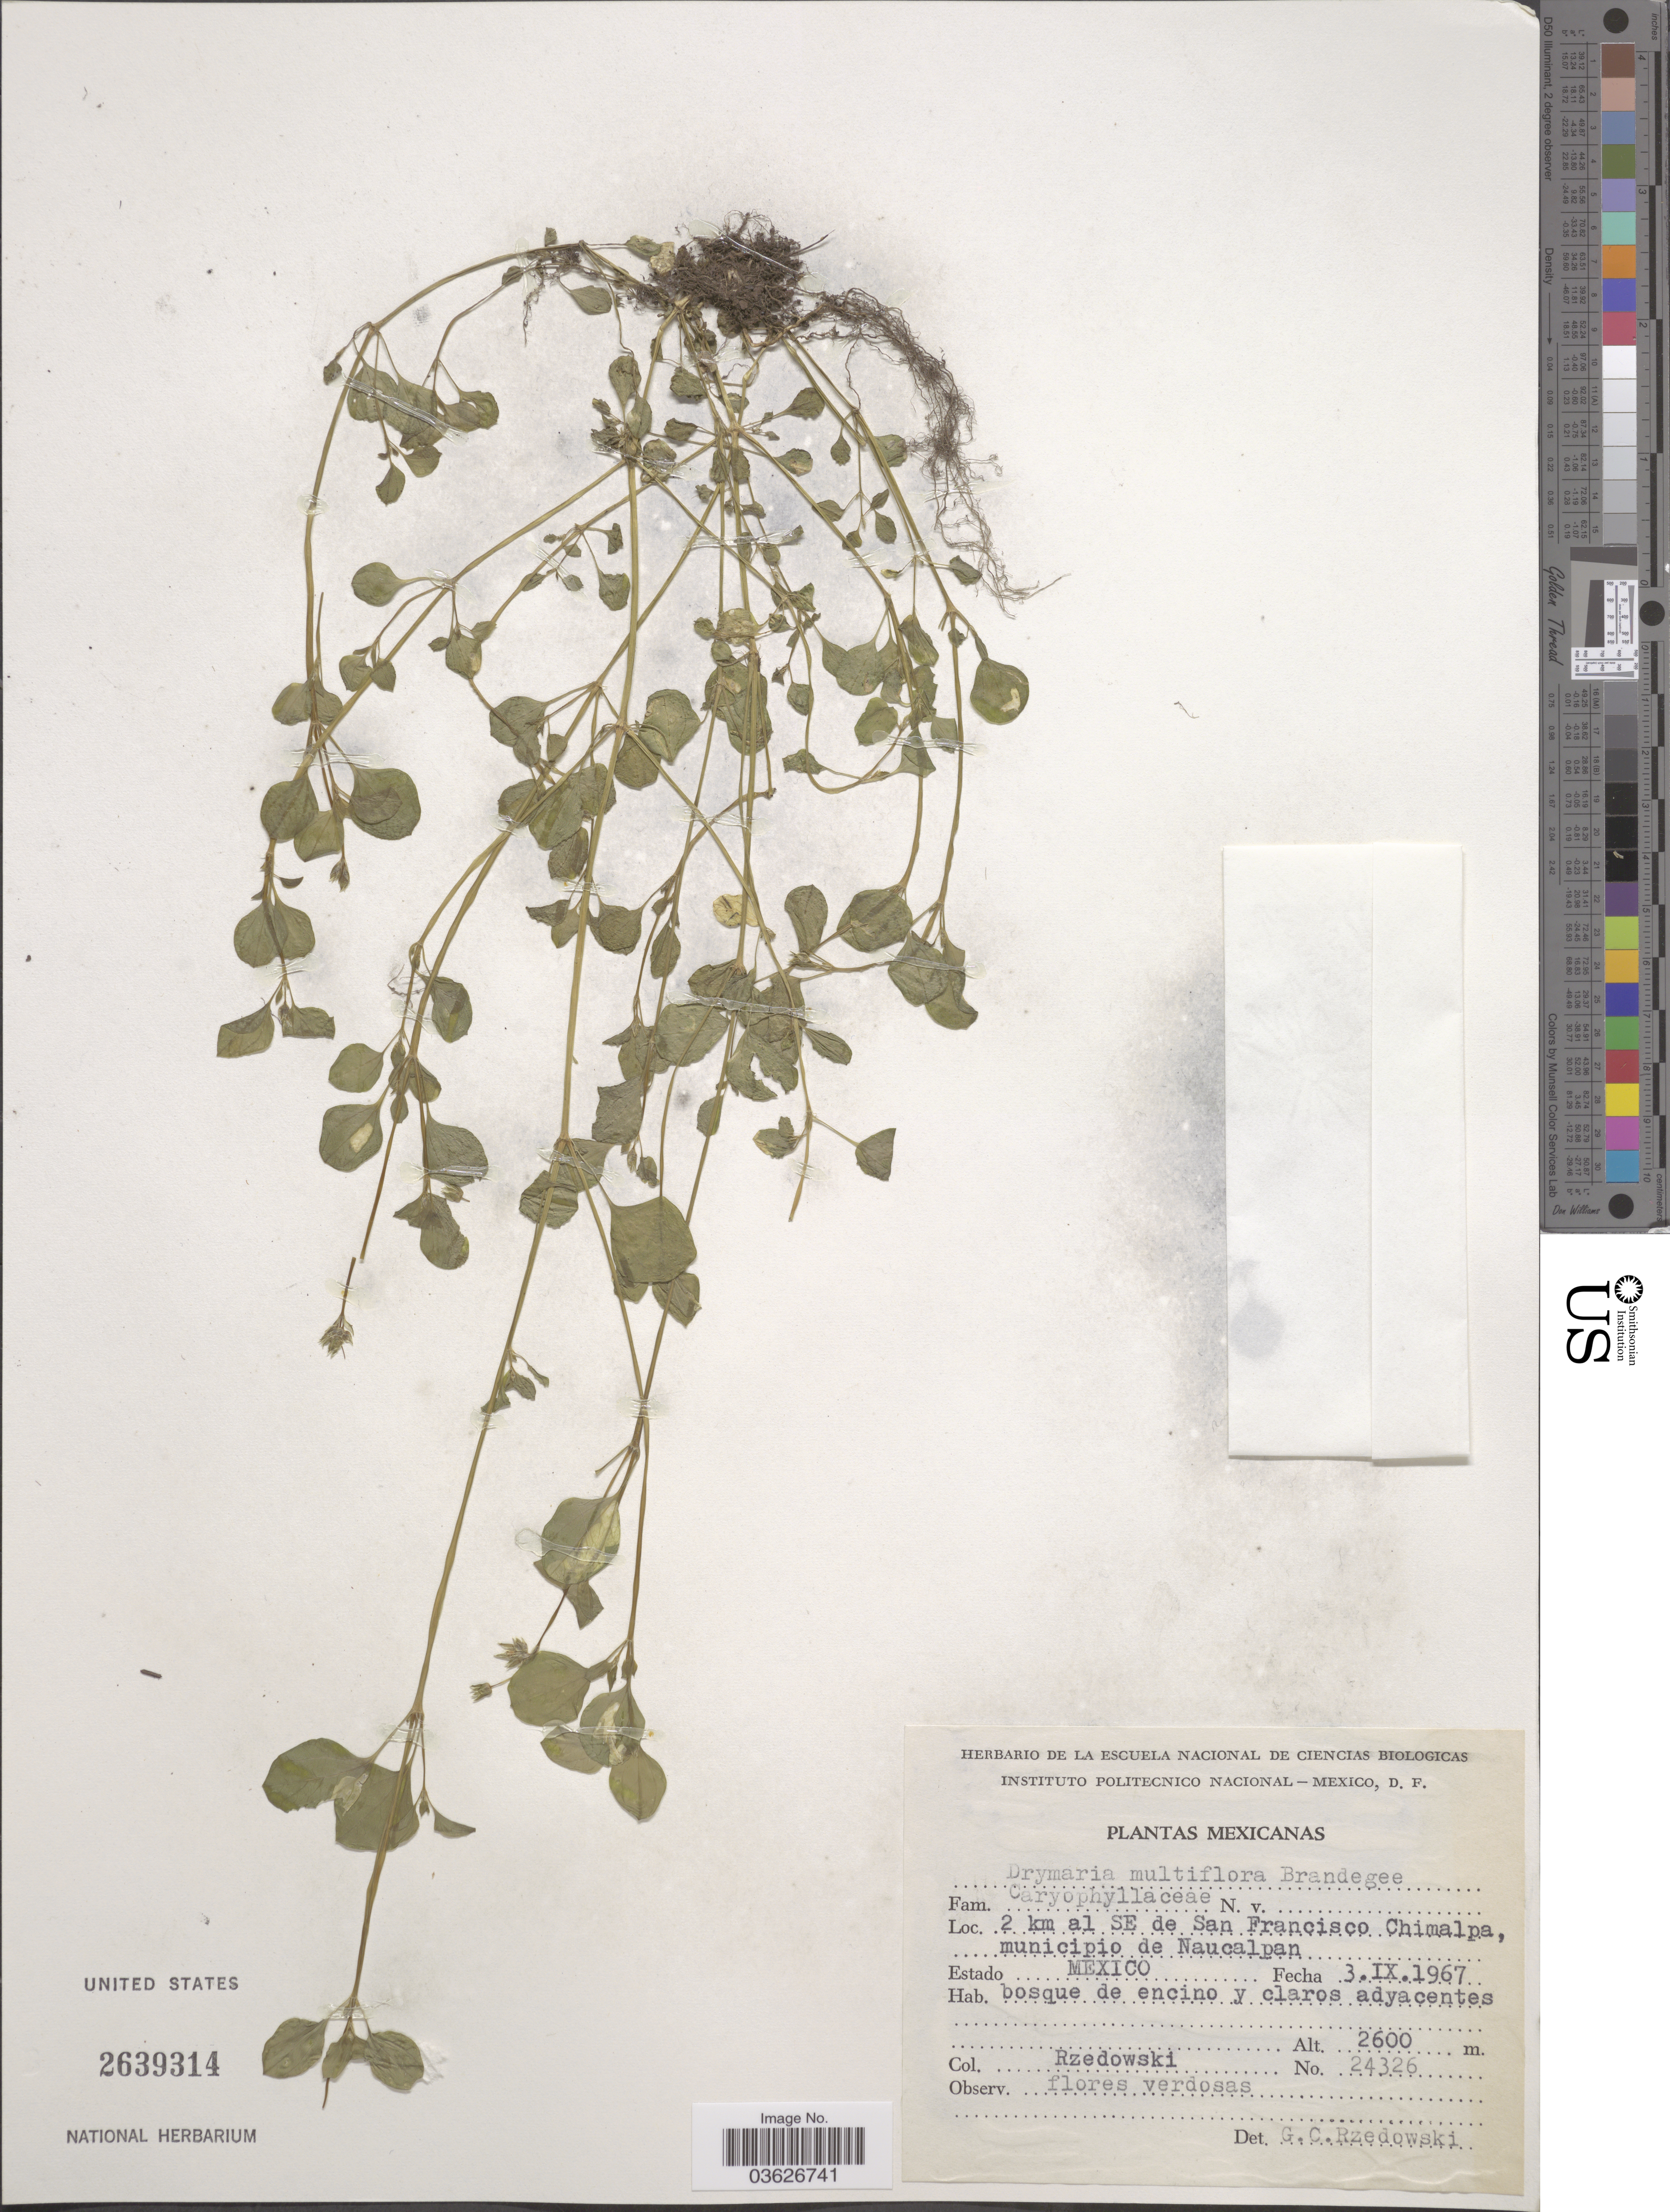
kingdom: Plantae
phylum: Tracheophyta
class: Magnoliopsida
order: Caryophyllales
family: Caryophyllaceae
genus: Drymaria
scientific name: Drymaria multiflora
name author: Brandegee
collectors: Rzedowski, --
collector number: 24326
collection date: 1967-09-03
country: Mexico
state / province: México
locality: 2 km al SE de San Francisco Chimalpa, municipio de Naucalpan.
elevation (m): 2600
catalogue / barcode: US 2639314